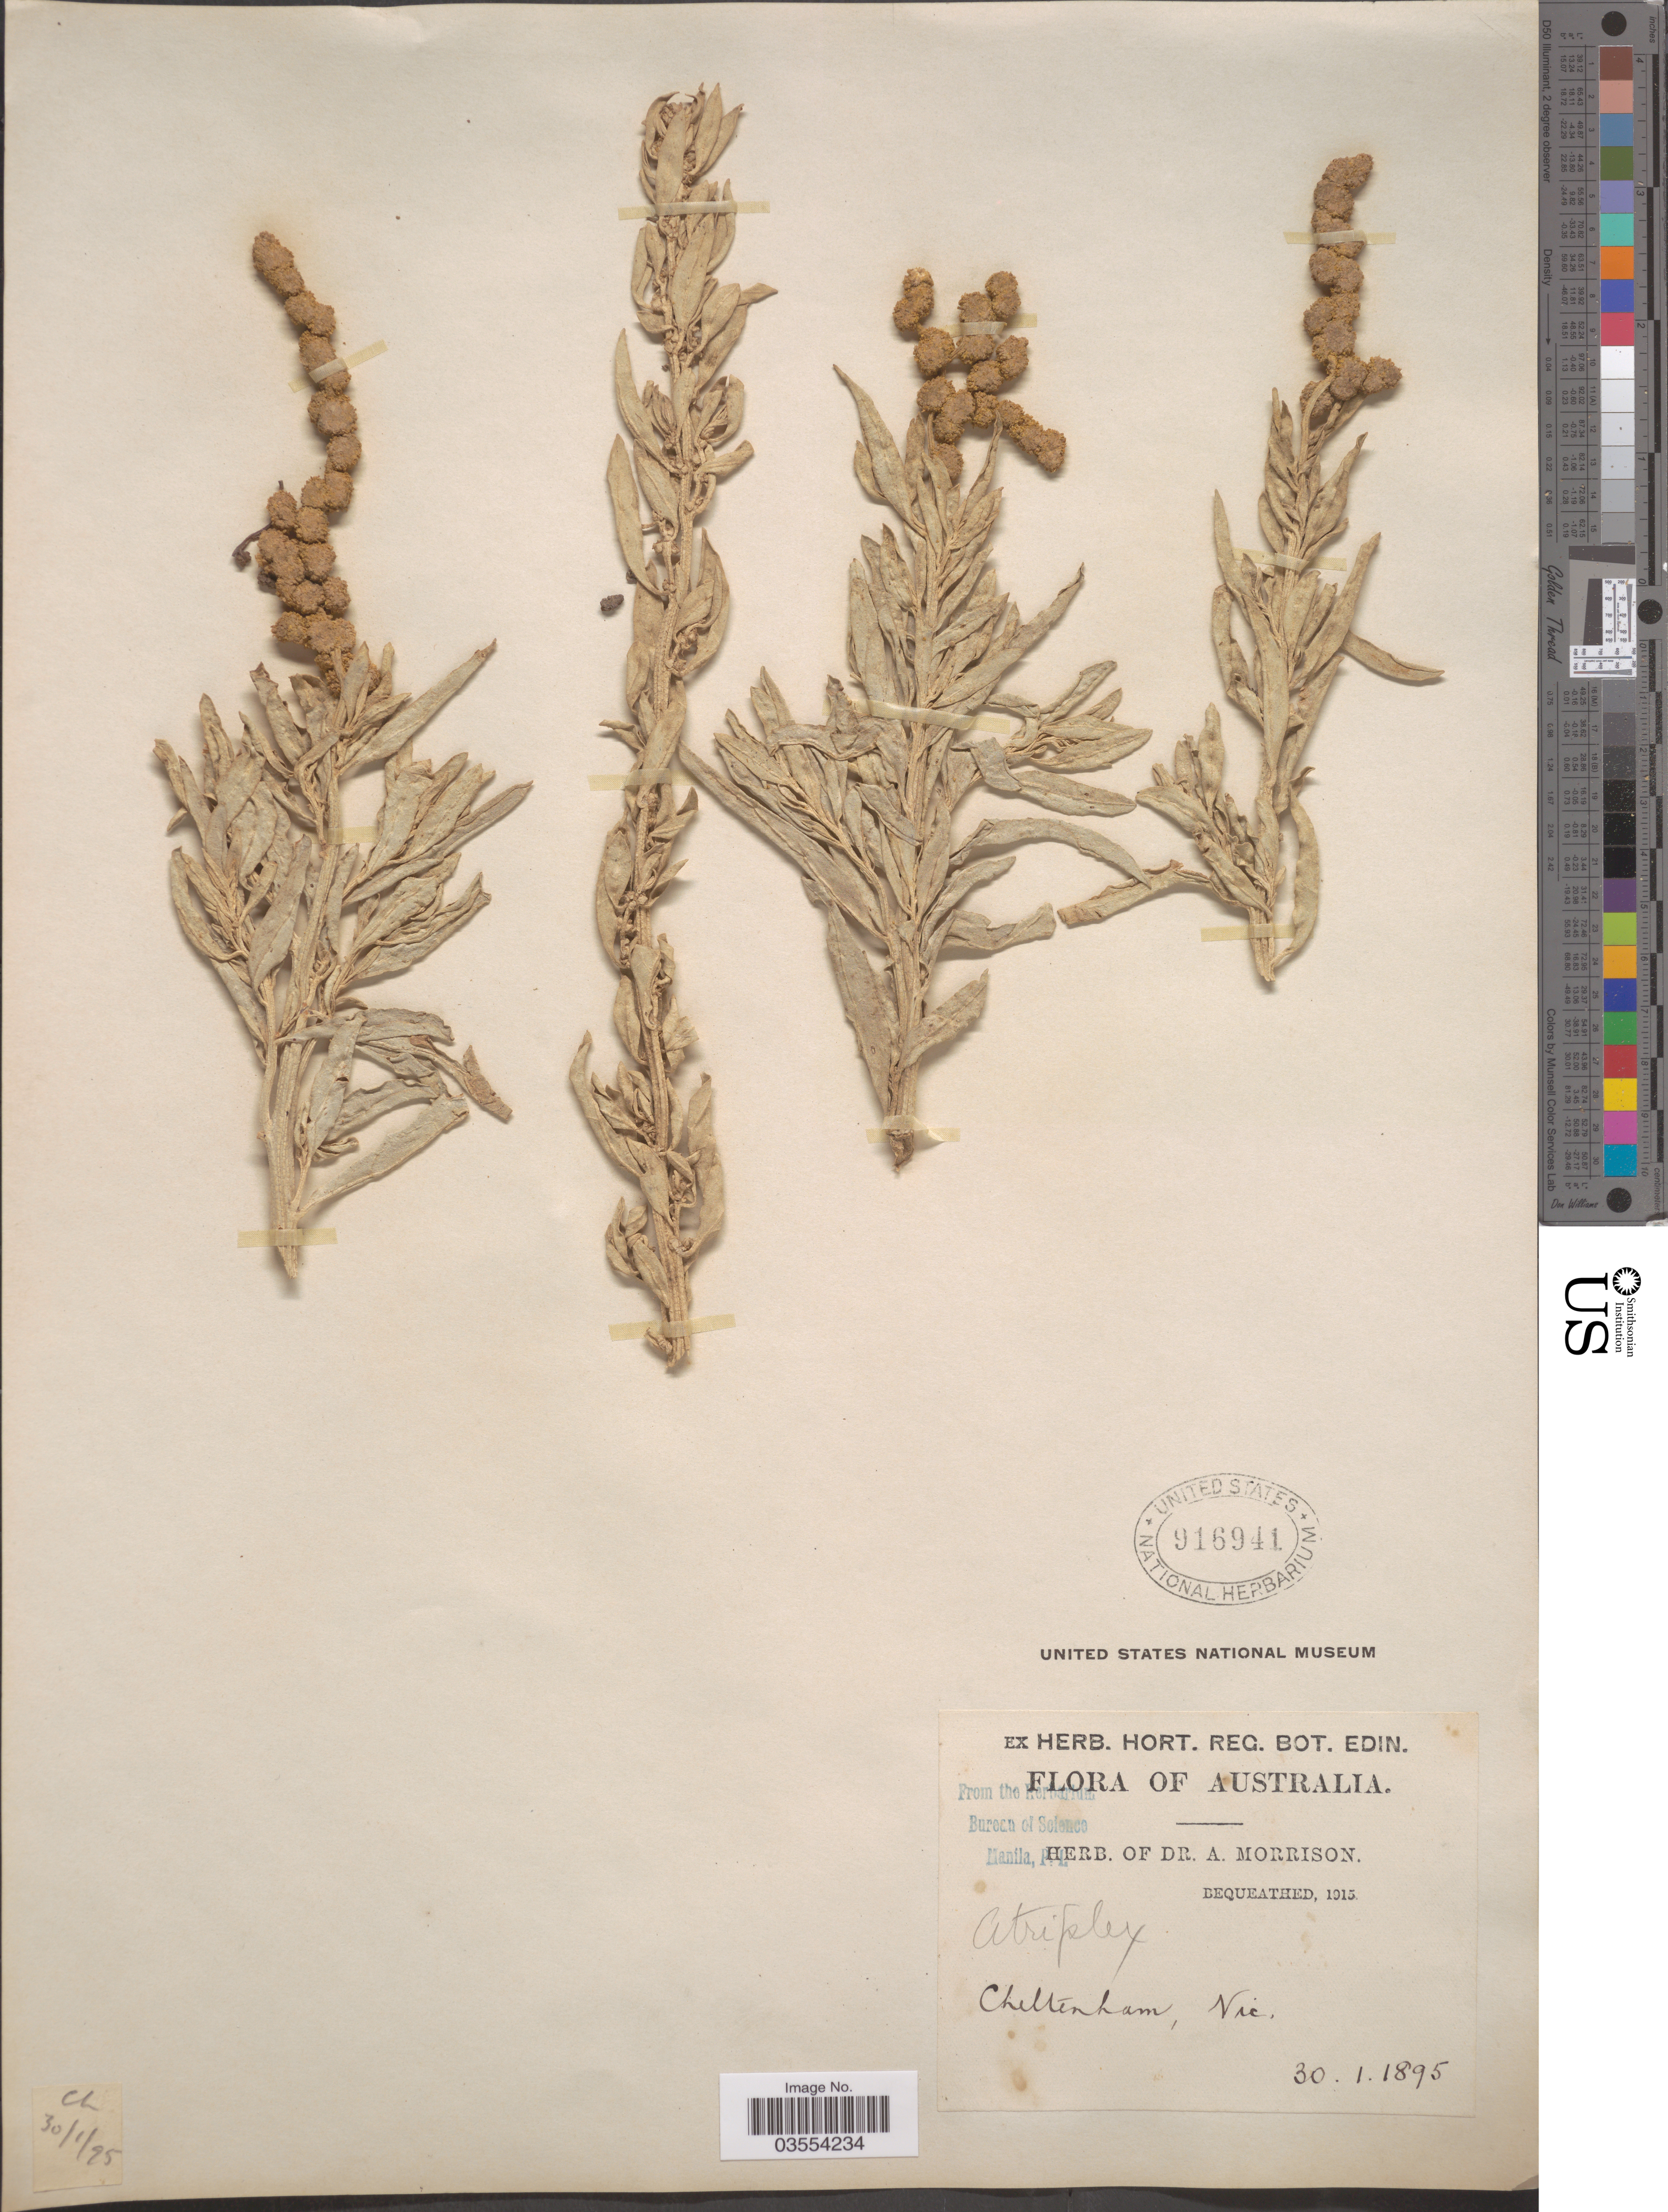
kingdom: Plantae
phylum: Tracheophyta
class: Magnoliopsida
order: Caryophyllales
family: Amaranthaceae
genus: Atriplex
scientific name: Atriplex sp.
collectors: ex herb. Dr. A. Morrison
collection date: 1895-01-30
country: Australia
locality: Cheltenham, Vic.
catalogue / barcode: US 916941